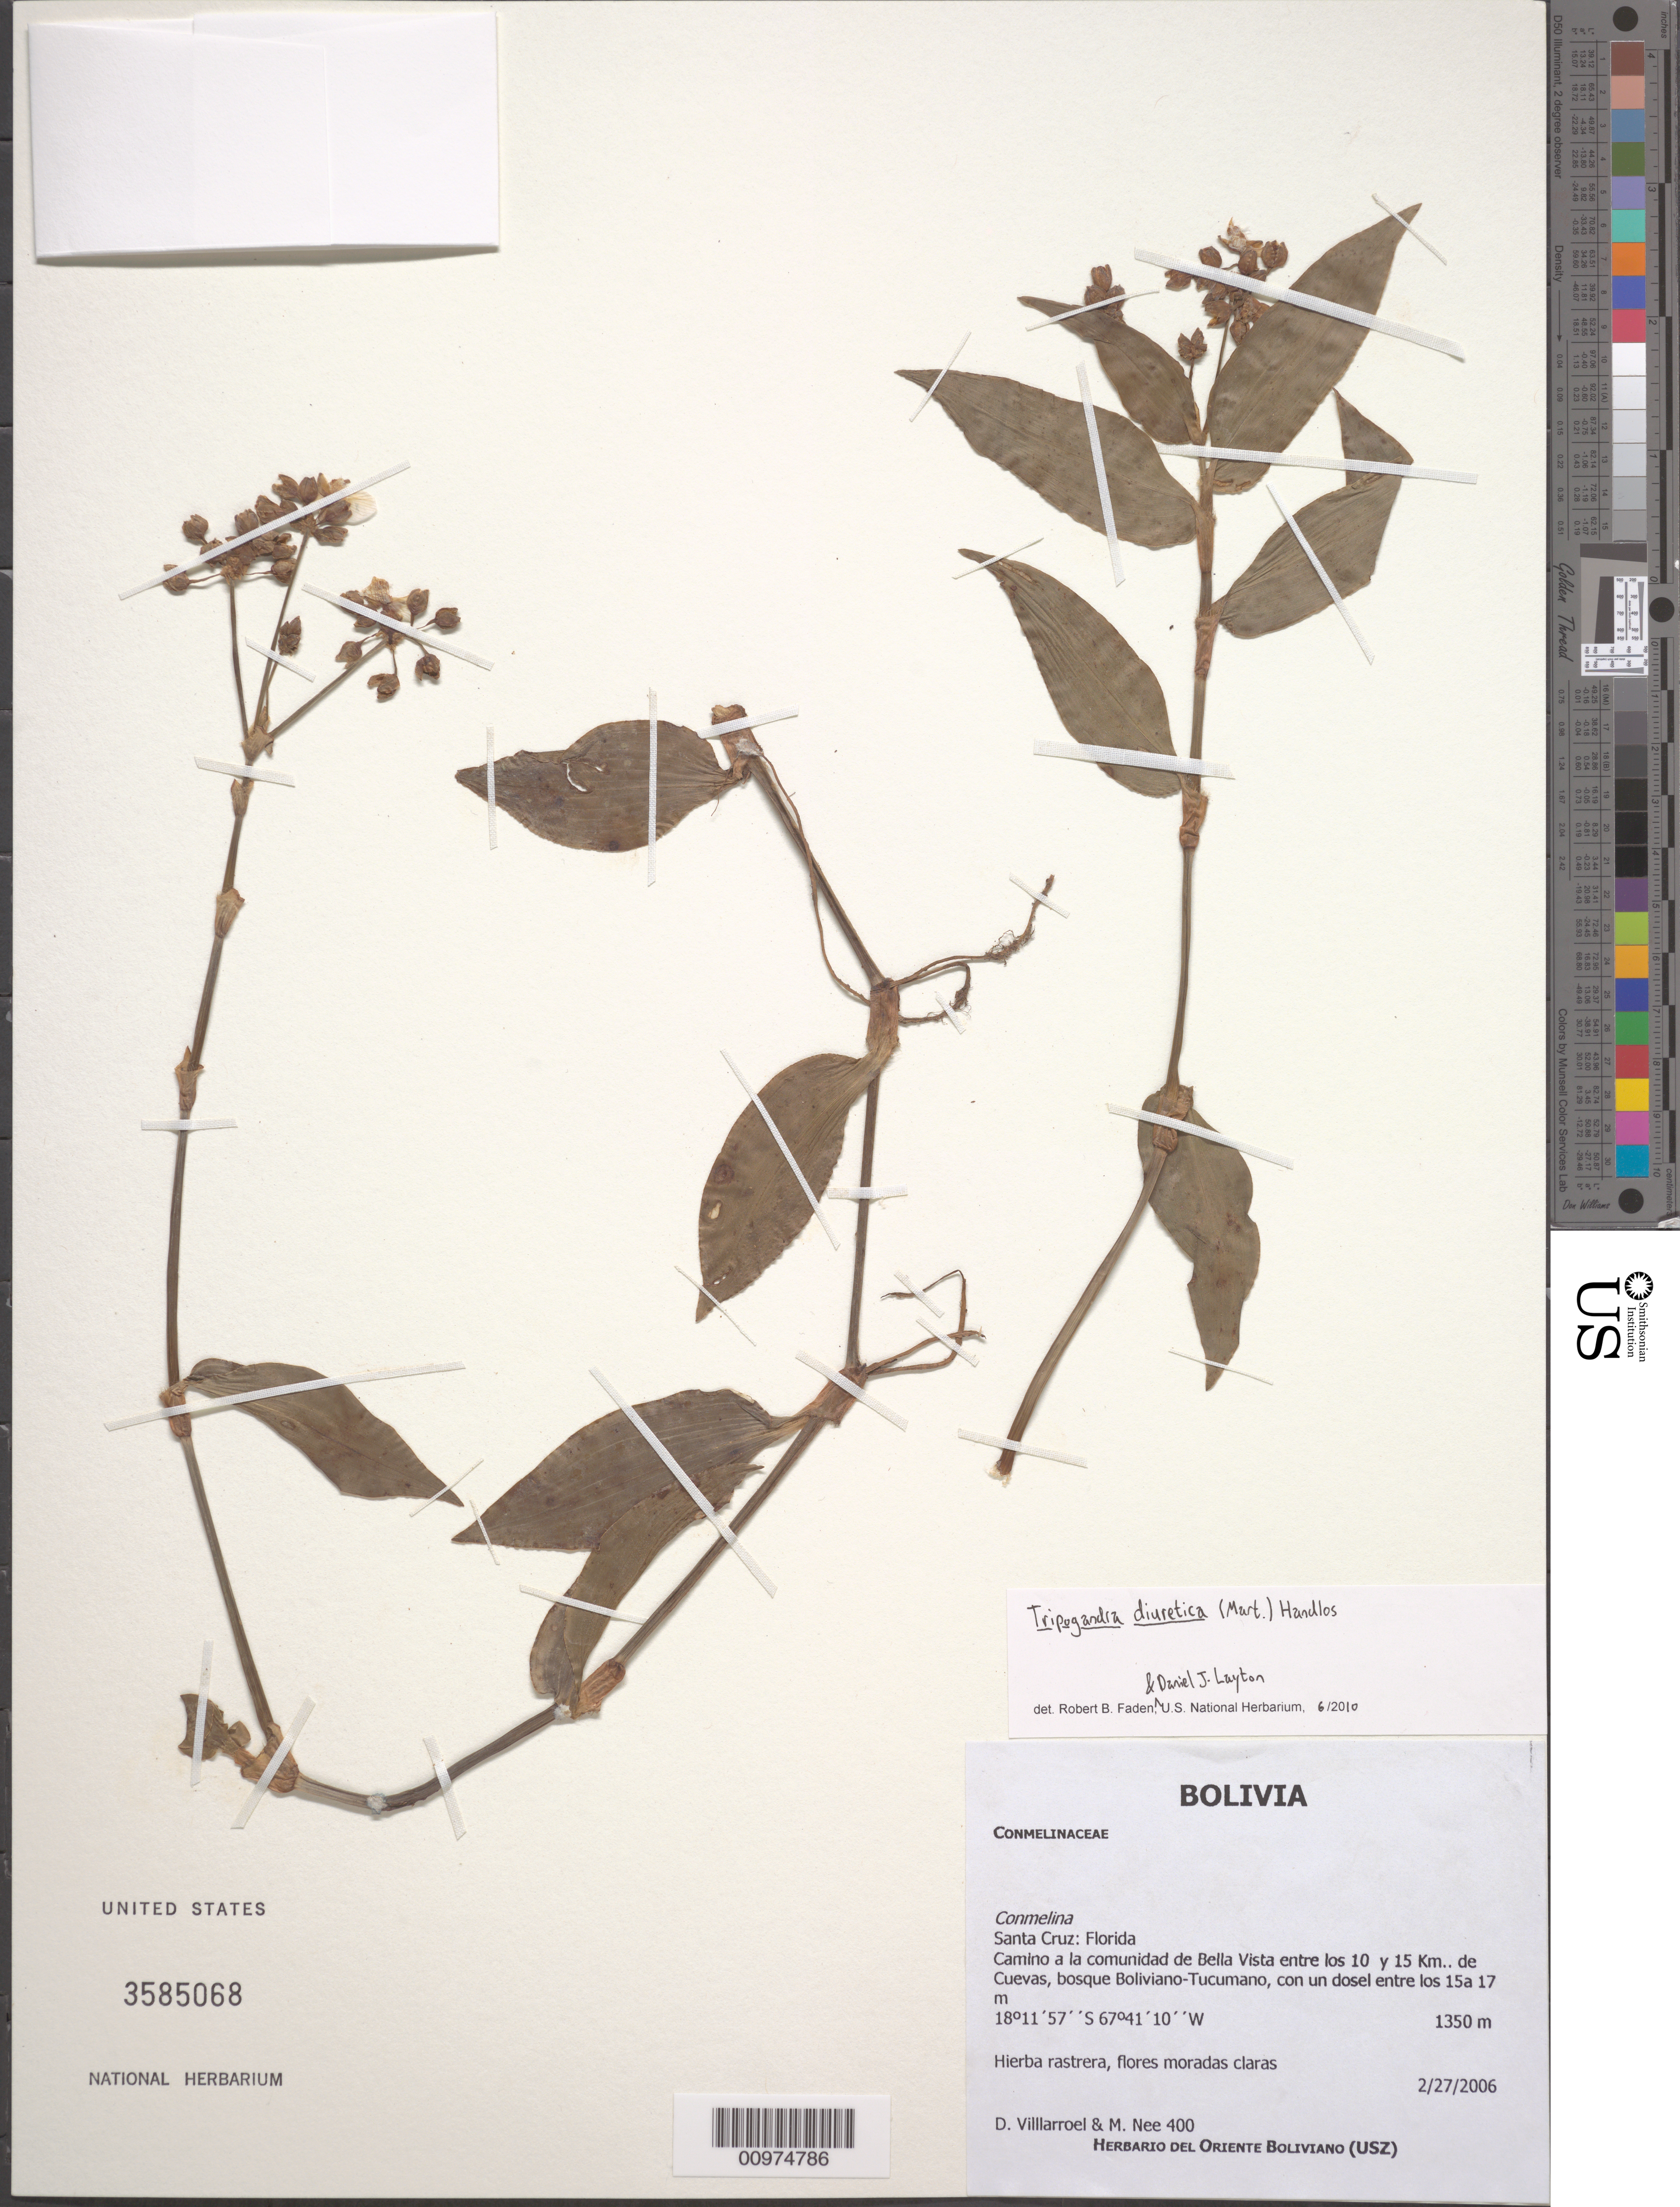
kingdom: Plantae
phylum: Tracheophyta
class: Liliopsida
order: Commelinales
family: Commelinaceae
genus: Tripogandra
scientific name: Tripogandra diuretica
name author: (Mart.) Handlos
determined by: Faden, R. B.; Layton, Daniel J.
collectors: D. Villarroel & M. Nee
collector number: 400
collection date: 2006-02-27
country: Bolivia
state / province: Santa Cruz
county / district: Florida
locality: Camino a la comunidad de Bell Vista entre los 10 y 15 km.. de Cuevas, bosque Boliviano-Tucumano, con un dosel entre los 15a 17 m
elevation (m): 1350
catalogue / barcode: US 3585068